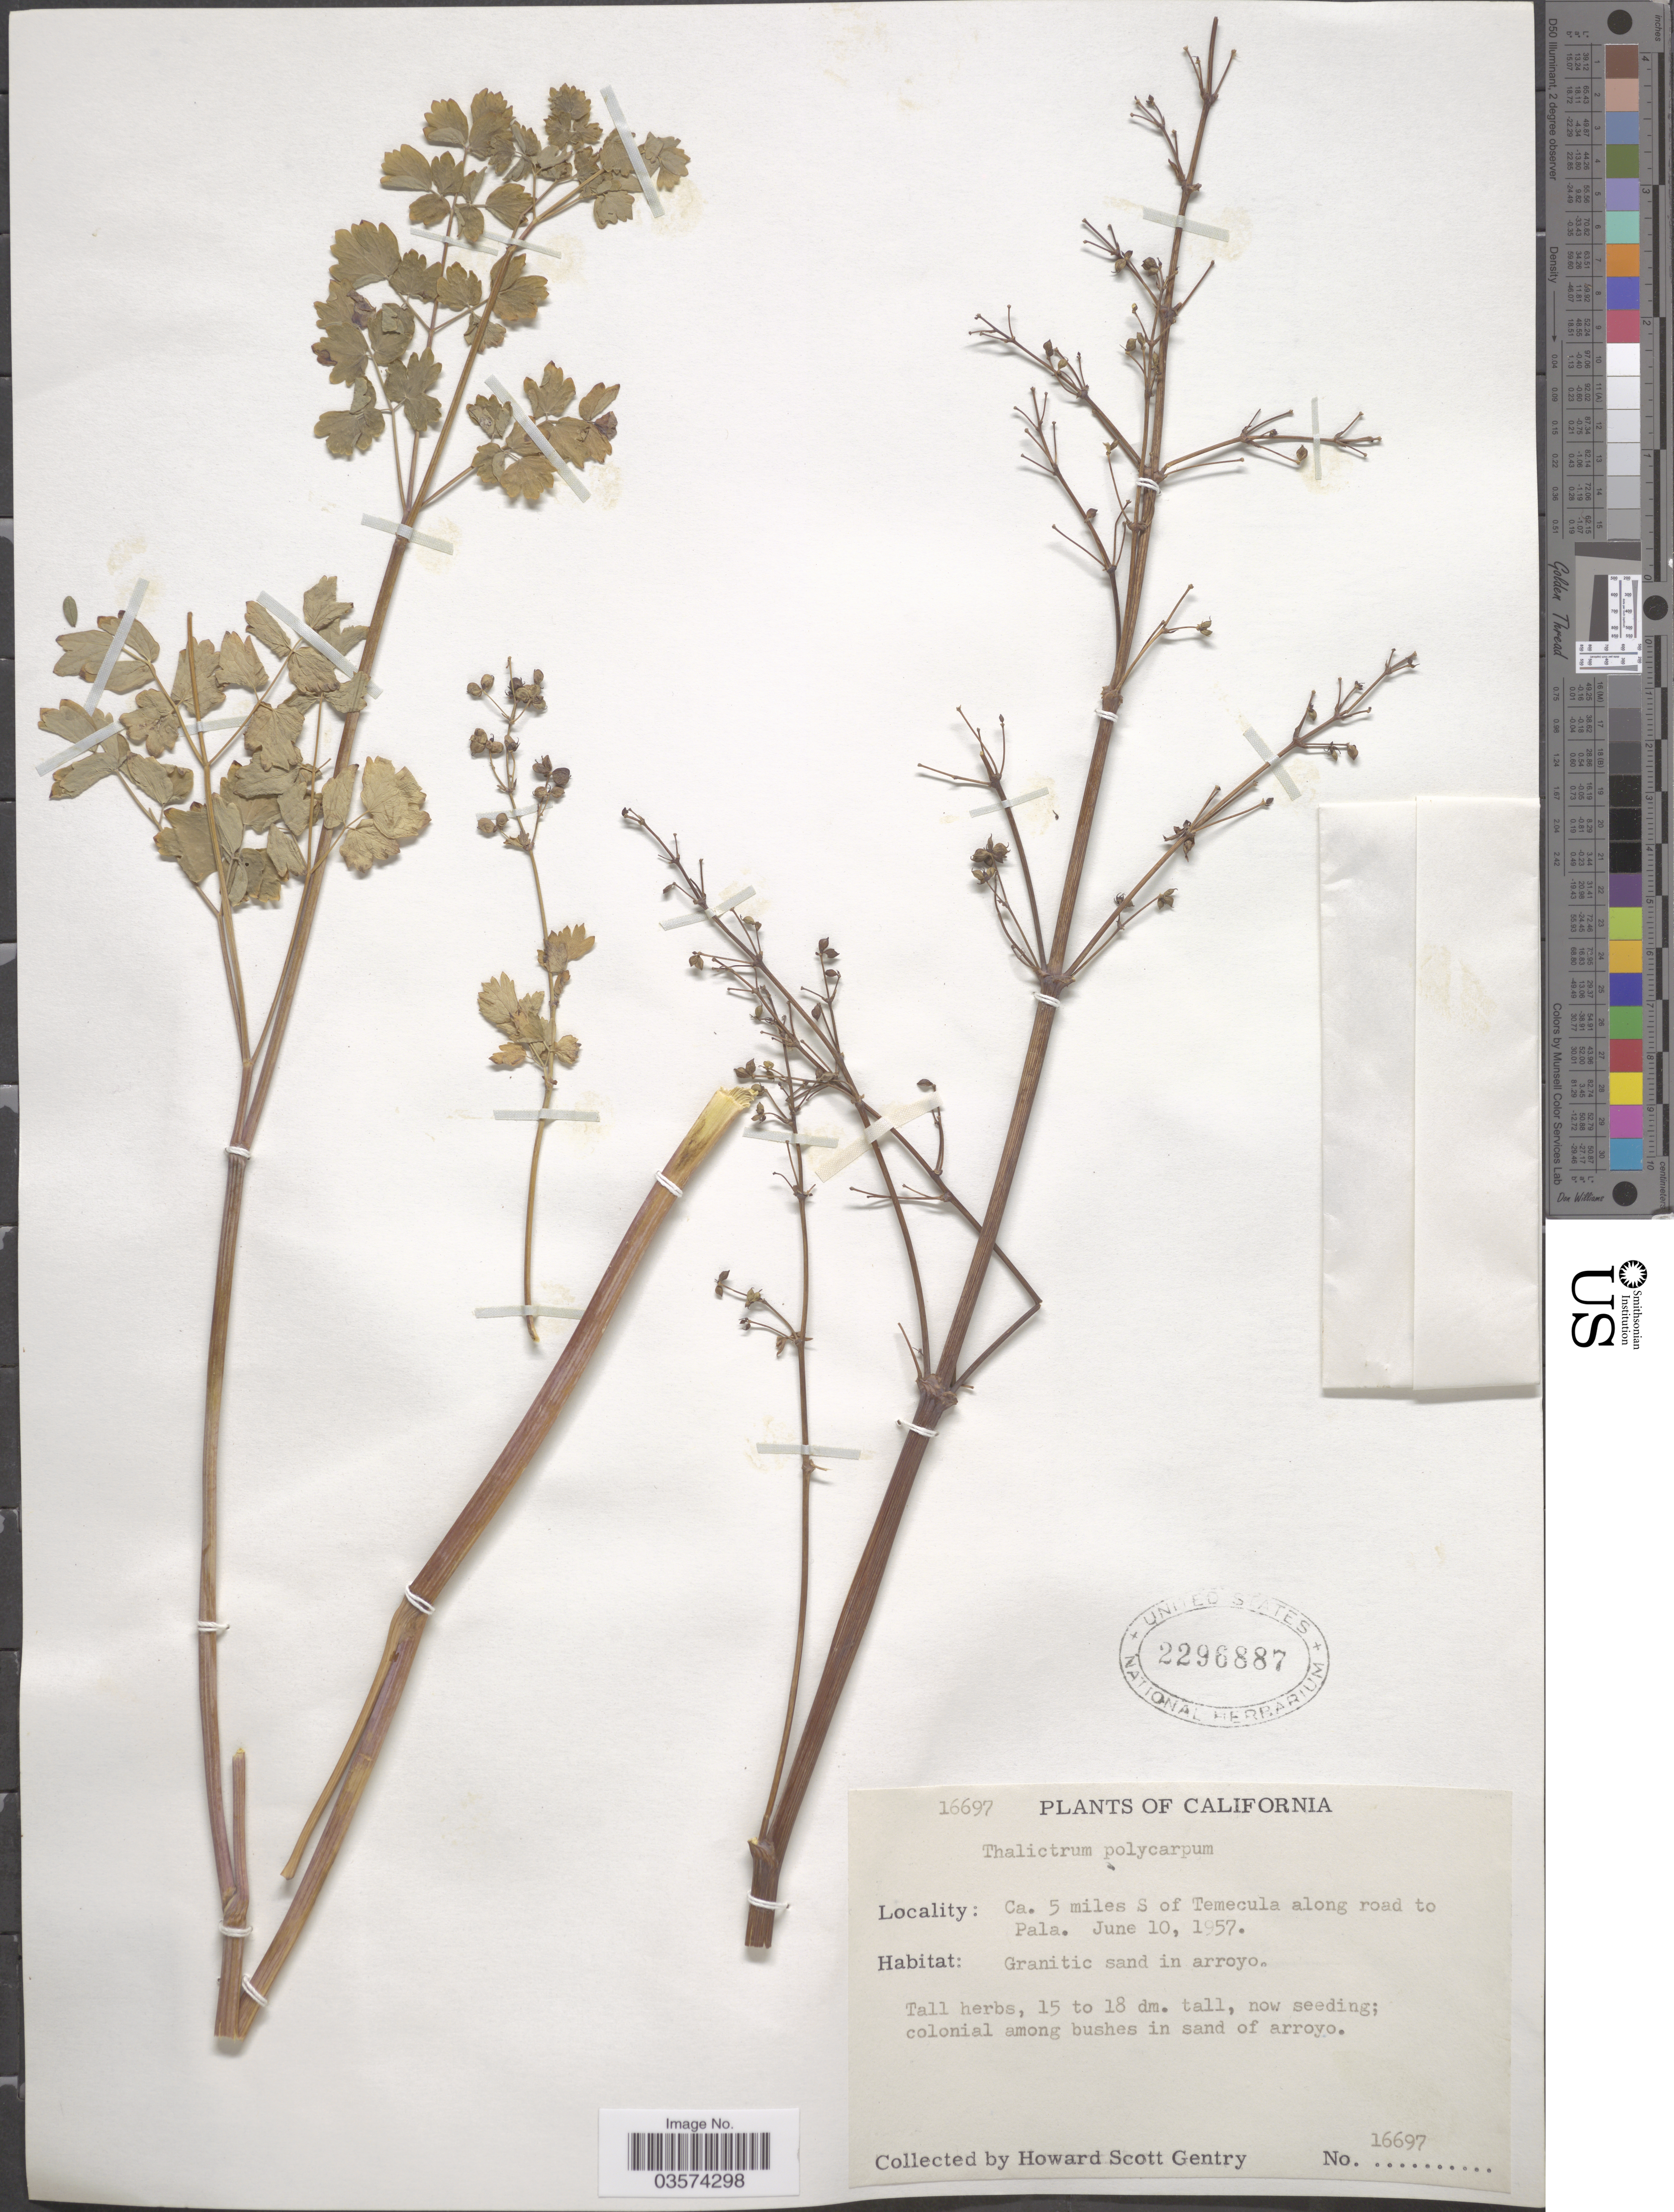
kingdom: Plantae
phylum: Tracheophyta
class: Magnoliopsida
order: Ranunculales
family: Ranunculaceae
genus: Thalictrum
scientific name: Thalictrum polycarpum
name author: (Torr.) S. Watson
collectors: H. S. Gentry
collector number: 16697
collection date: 1957-06-10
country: United States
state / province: California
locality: Ca. 5 miles S of Temecula along road to Pala.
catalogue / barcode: US 2296887